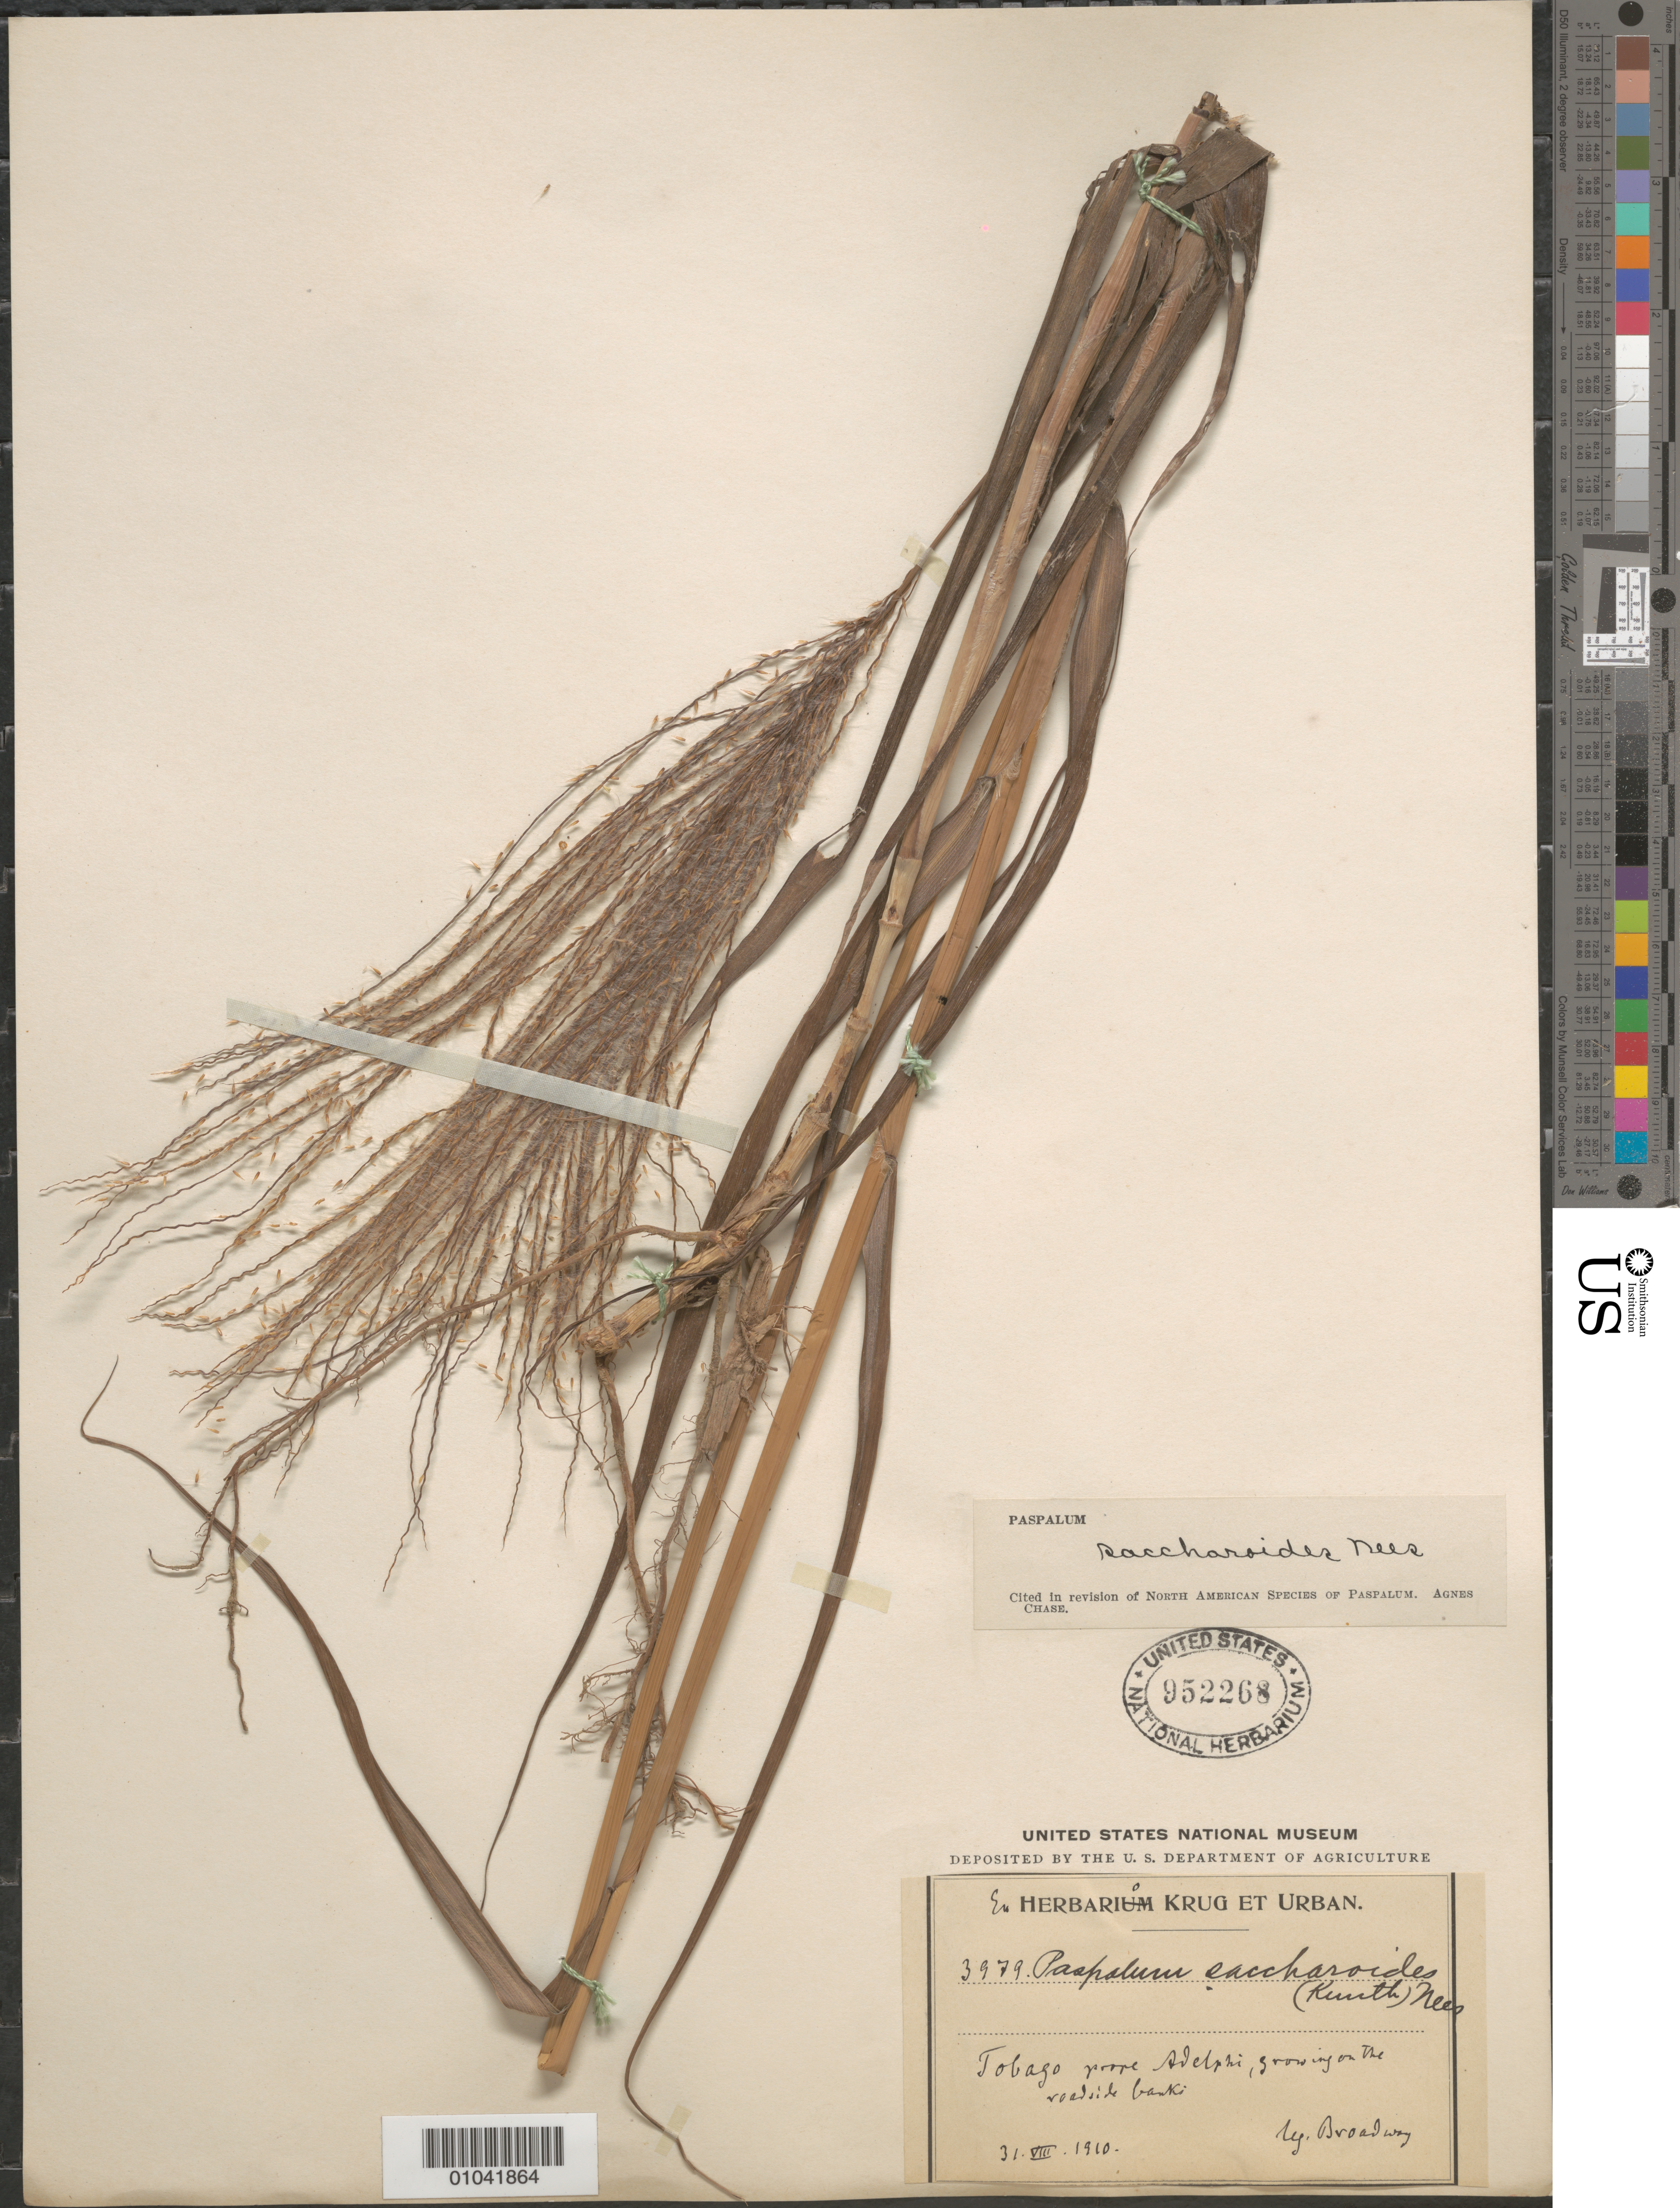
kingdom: Plantae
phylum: Tracheophyta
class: Liliopsida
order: Poales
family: Poaceae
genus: Paspalum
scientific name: Paspalum saccharoides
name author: Nees ex Trin.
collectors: W. E. Broadway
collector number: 3979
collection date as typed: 31 Aug 1910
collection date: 1910-08-31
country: Trinidad and Tobago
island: Tobago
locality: Propre Adelphi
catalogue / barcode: US 952268